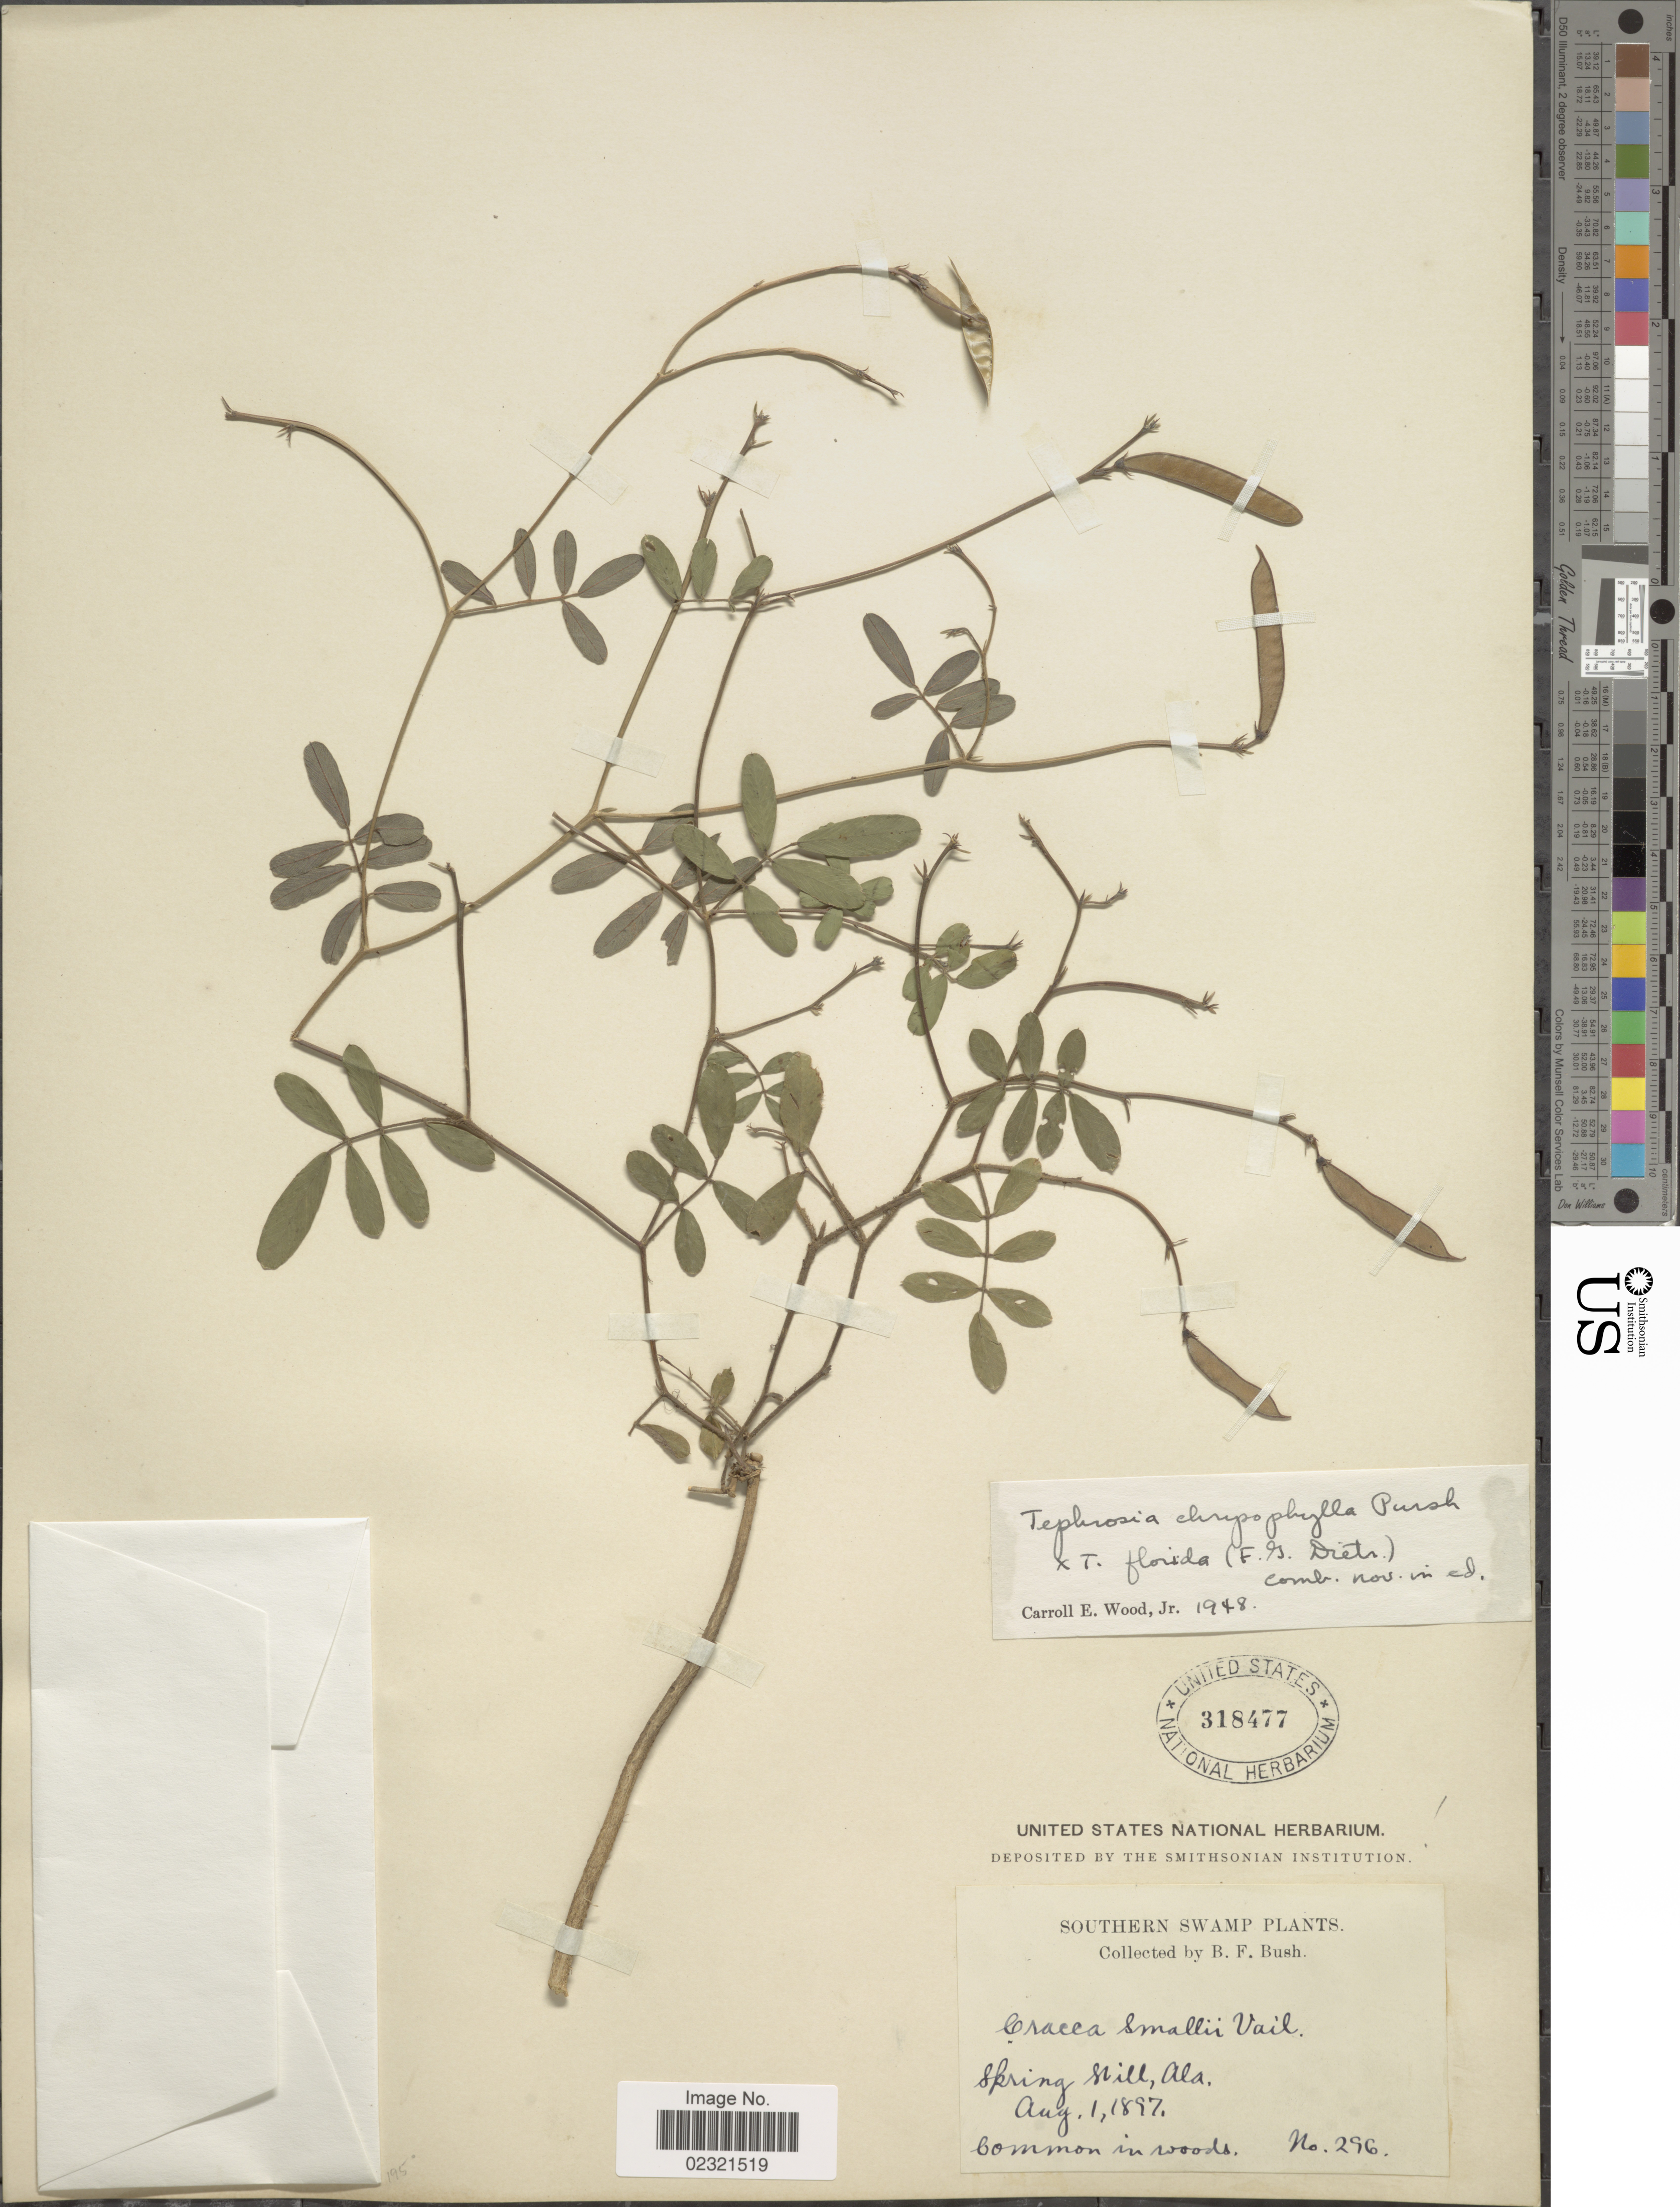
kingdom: Plantae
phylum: Tracheophyta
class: Magnoliopsida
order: Fabales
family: Fabaceae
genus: Tephrosia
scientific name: Tephrosia chrysophylla x T. florida (Dietr.) C.E. Wood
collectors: B. F. Bush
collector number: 296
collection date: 1897-08-01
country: United States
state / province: Alabama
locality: Southern Swamp. Spring Hill, Ala.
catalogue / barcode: US 318477